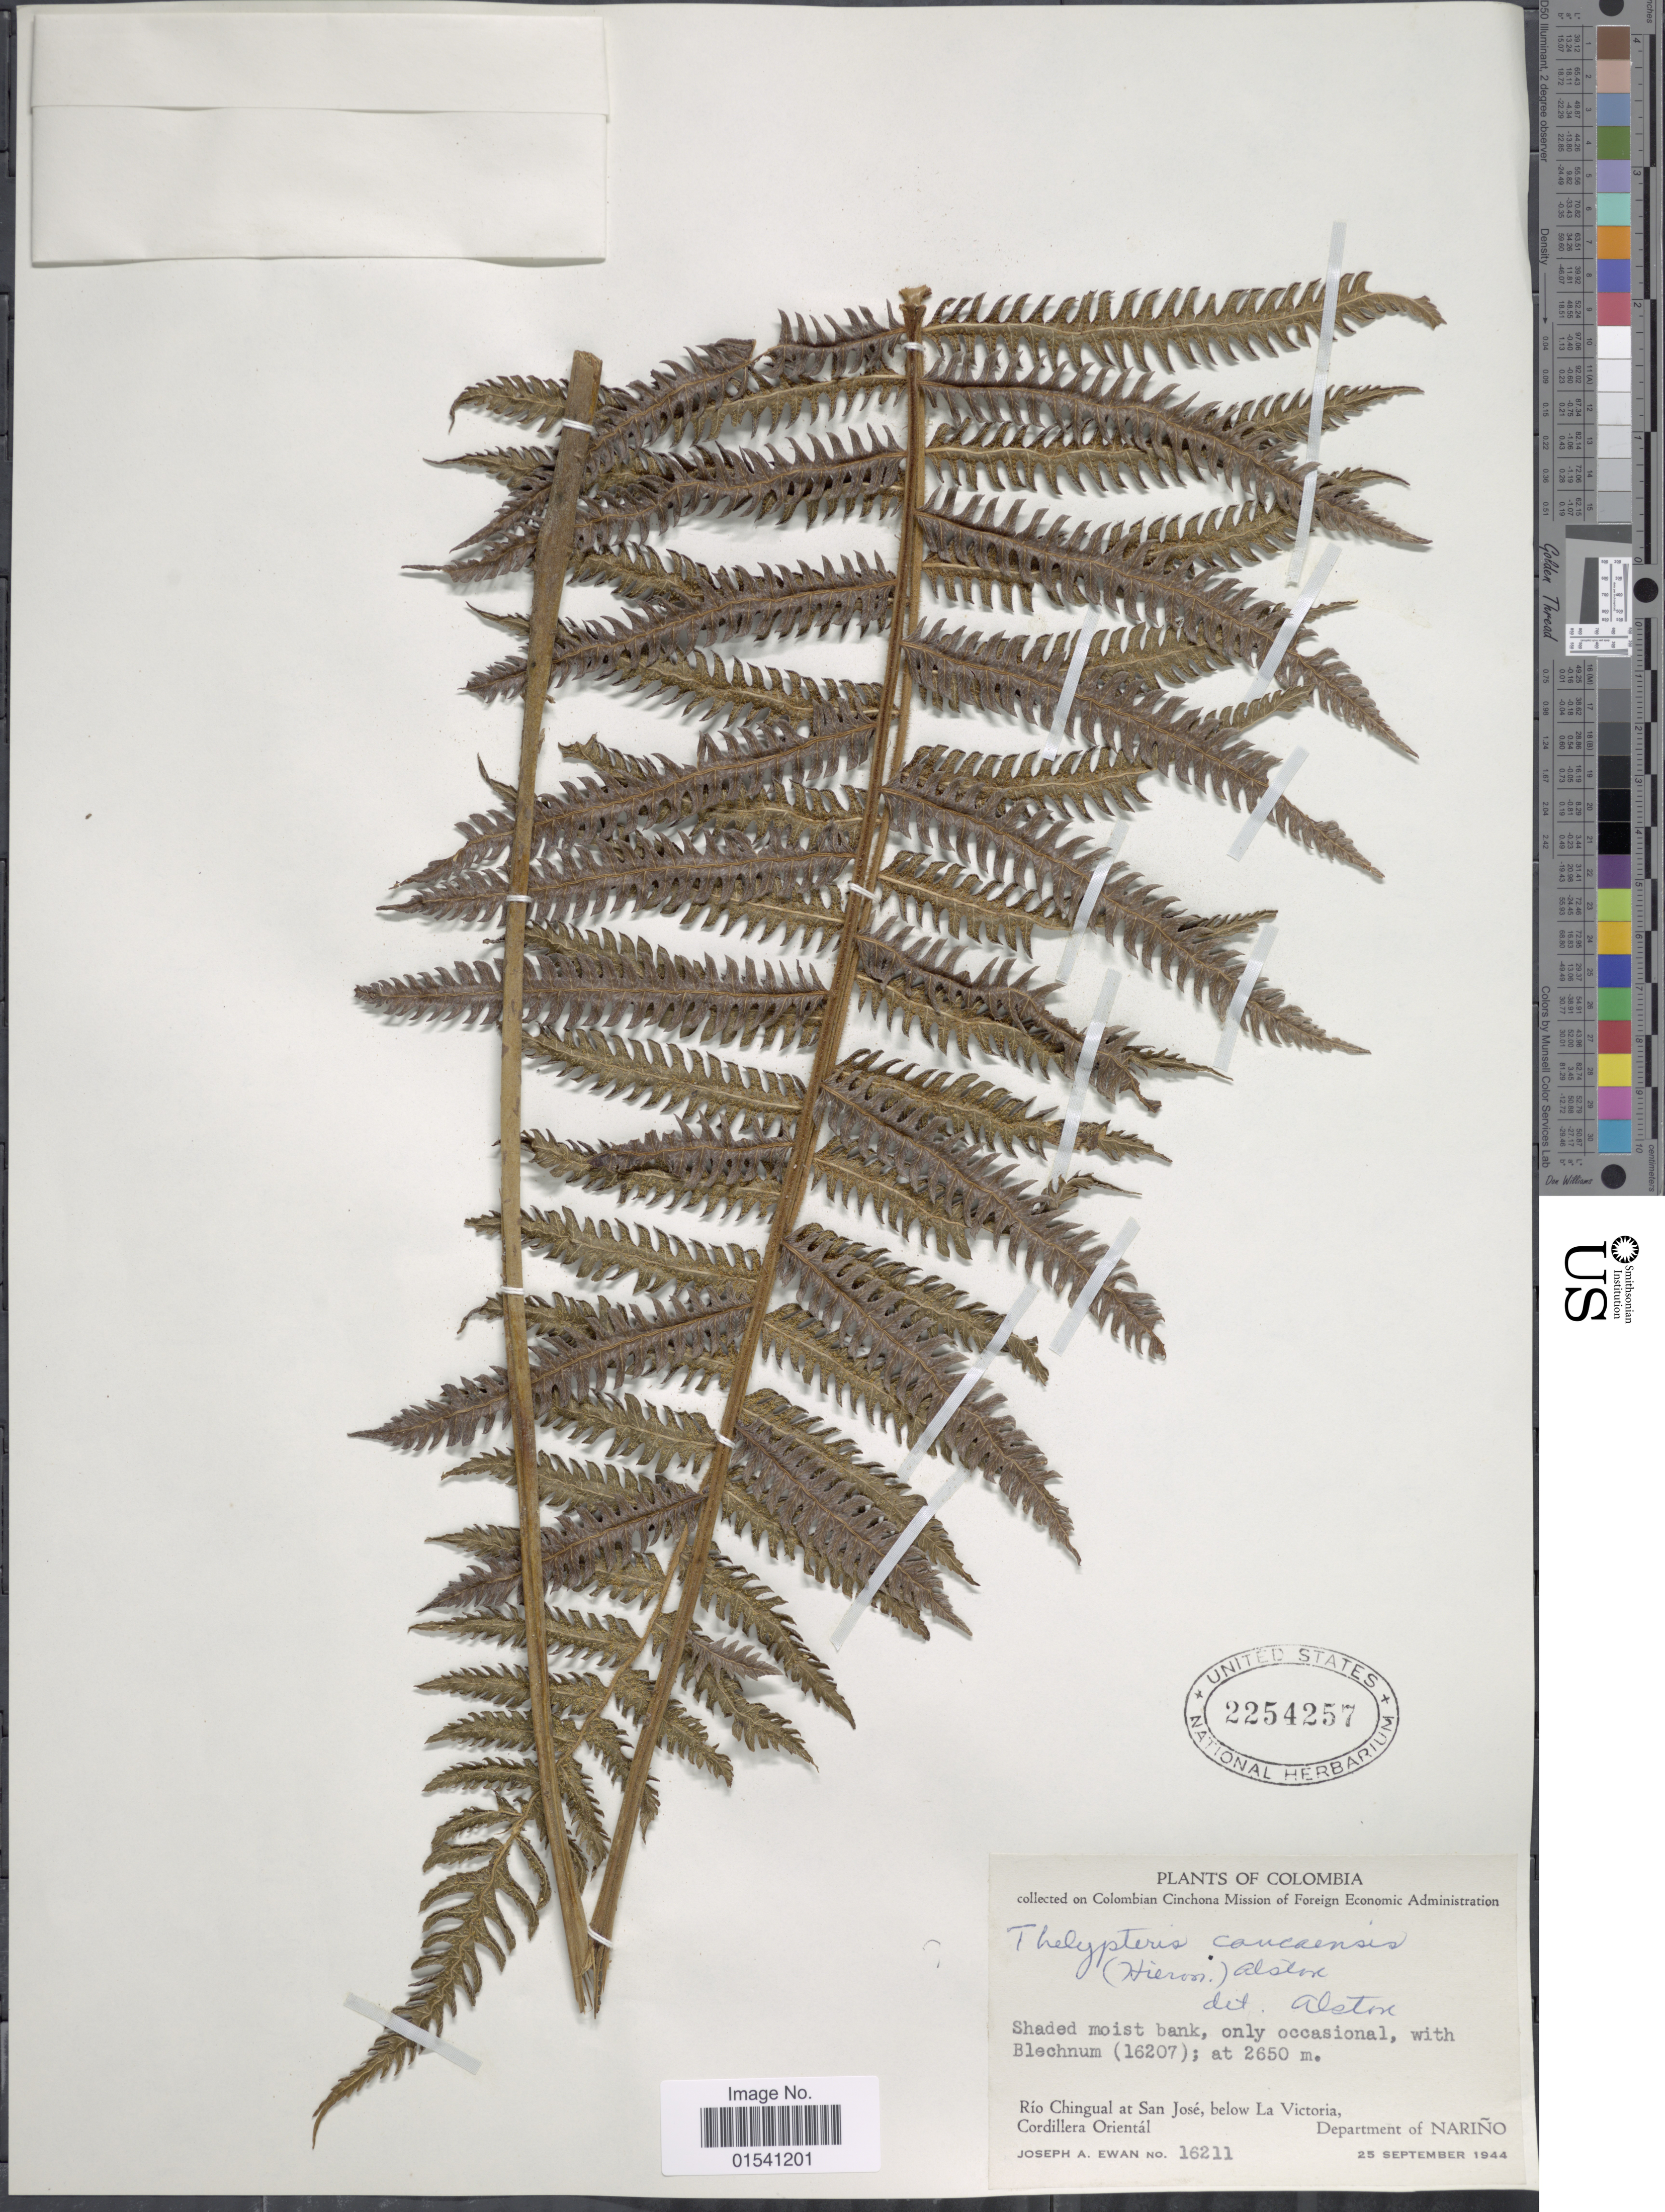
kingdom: Plantae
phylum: Tracheophyta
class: Polypodiopsida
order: Polypodiales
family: Thelypteridaceae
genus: Amauropelta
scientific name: Amauropelta sp.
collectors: J. A. Ewan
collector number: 16211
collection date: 1944-09-25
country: Colombia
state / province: Nariño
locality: Rio Chingual at San José, below La Victoria, Cordillera Orientál, Department of Nariño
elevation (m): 2650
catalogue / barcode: US 2254257